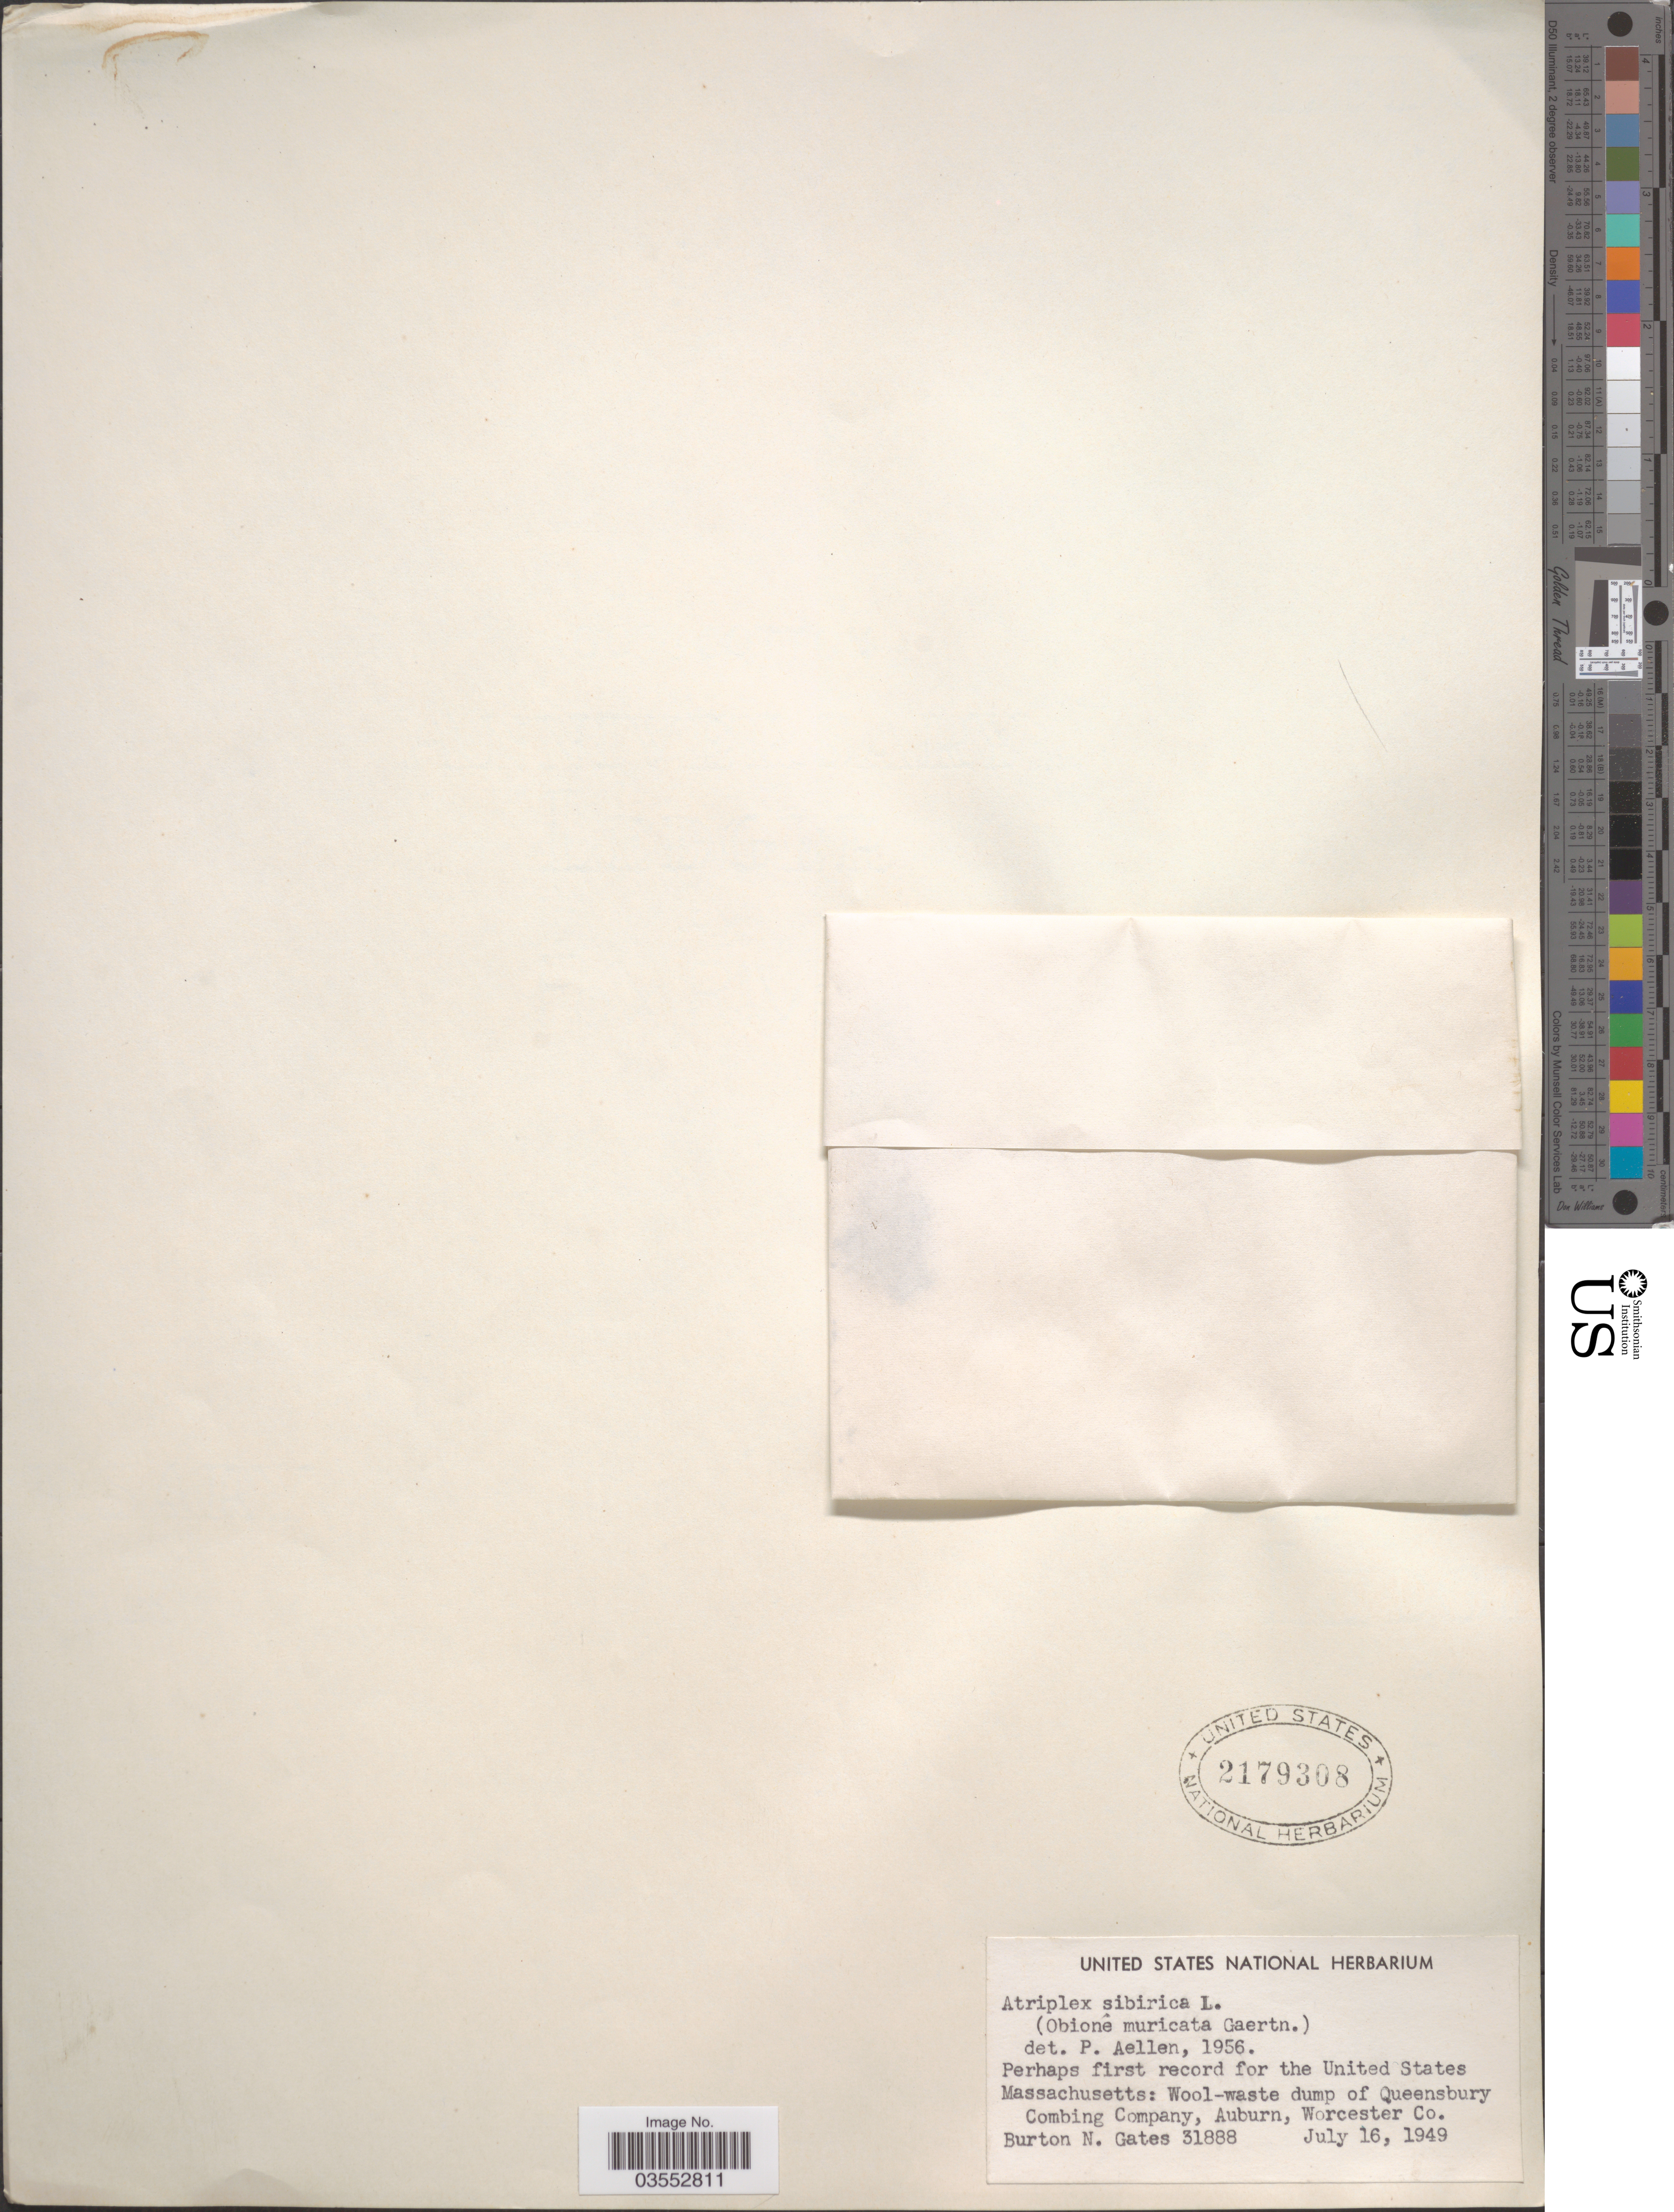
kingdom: Plantae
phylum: Tracheophyta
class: Magnoliopsida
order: Caryophyllales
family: Amaranthaceae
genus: Atriplex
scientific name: Atriplex sibirica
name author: L.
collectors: B. N. Gates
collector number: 31888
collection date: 1949-07-16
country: United States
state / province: Massachusetts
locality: Queensbury Combing Company, Worchester Co.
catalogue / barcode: US 2179308